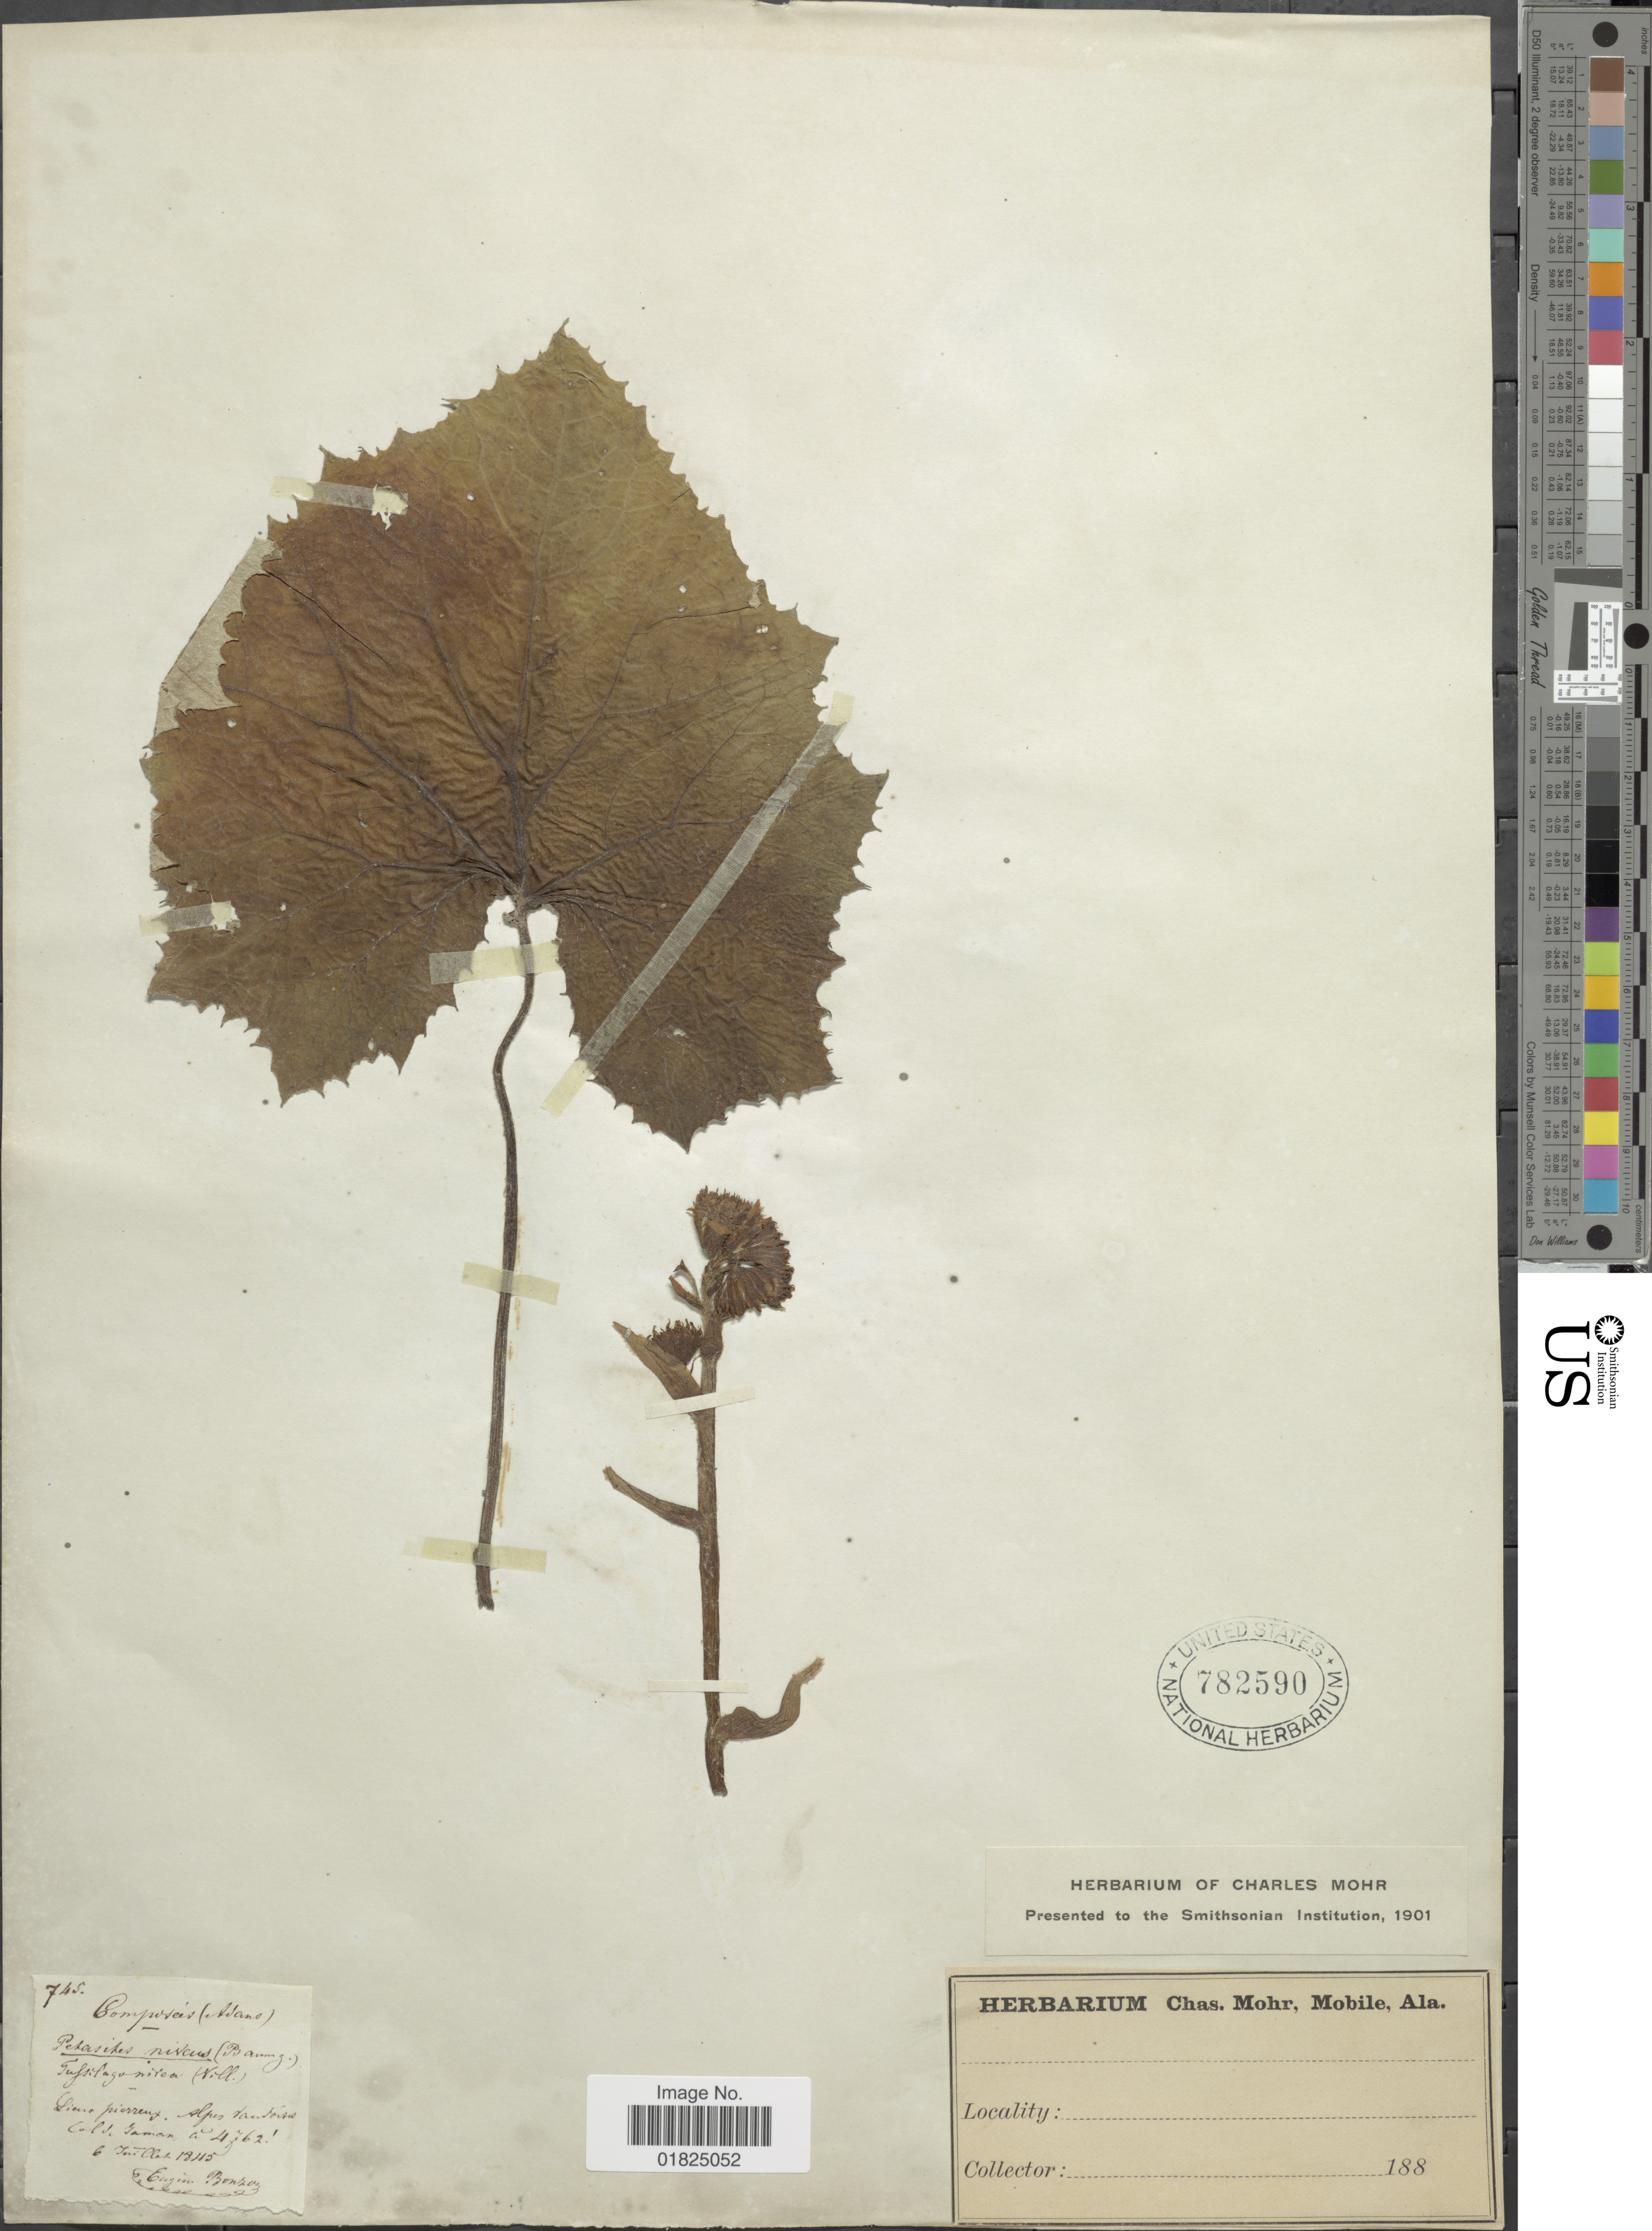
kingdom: Plantae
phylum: Tracheophyta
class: Magnoliopsida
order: Asterales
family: Asteraceae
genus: Petasites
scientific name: Petasites paradoxus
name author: (Retz.) Baumg.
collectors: Bonzon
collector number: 745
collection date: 1845-07-06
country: Switzerland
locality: Lieux pierreux, Alpes Vandoises, Col d. Jaman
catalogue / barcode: US 782590